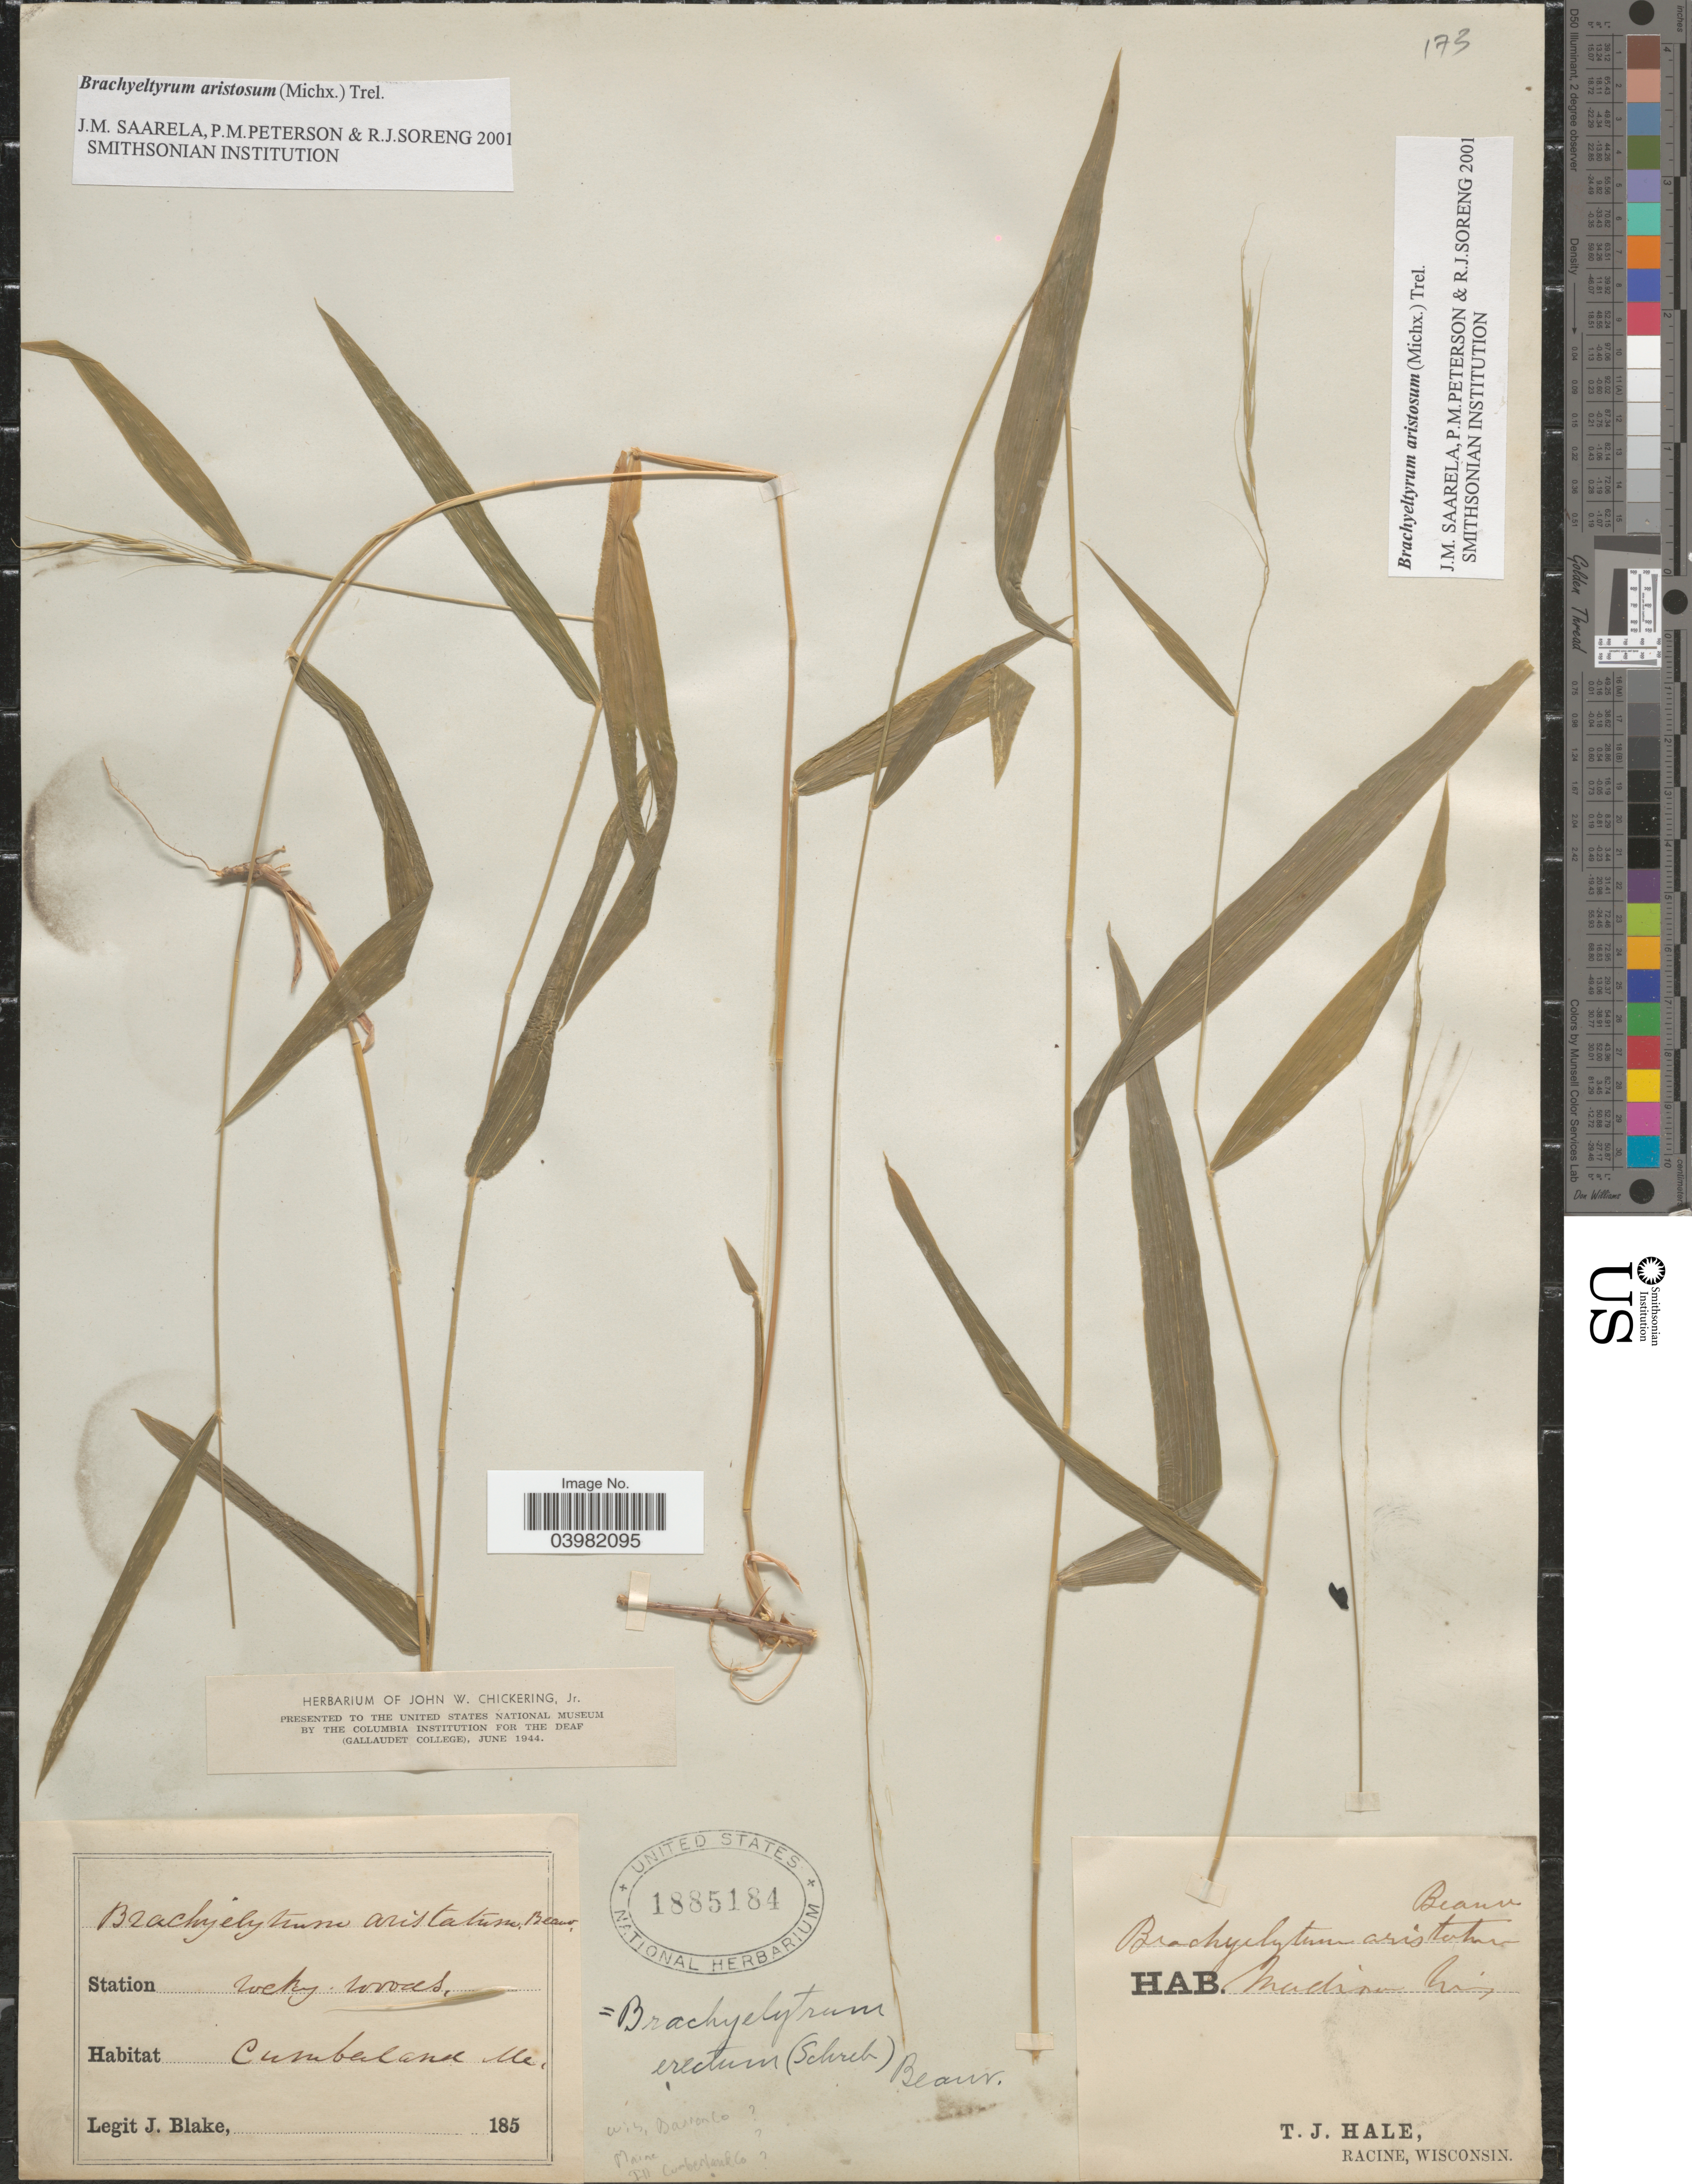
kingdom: Plantae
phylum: Tracheophyta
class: Liliopsida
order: Poales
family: Poaceae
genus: Brachyelytrum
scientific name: Brachyelytrum aristosum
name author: (Michx.) P. Beauv. ex Trel.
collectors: J. Blake & T. Hale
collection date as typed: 185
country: United States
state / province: Maine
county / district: Cumberland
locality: Cumberland Maine. Barron Co. In Cumberland Co.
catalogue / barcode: US 1885184